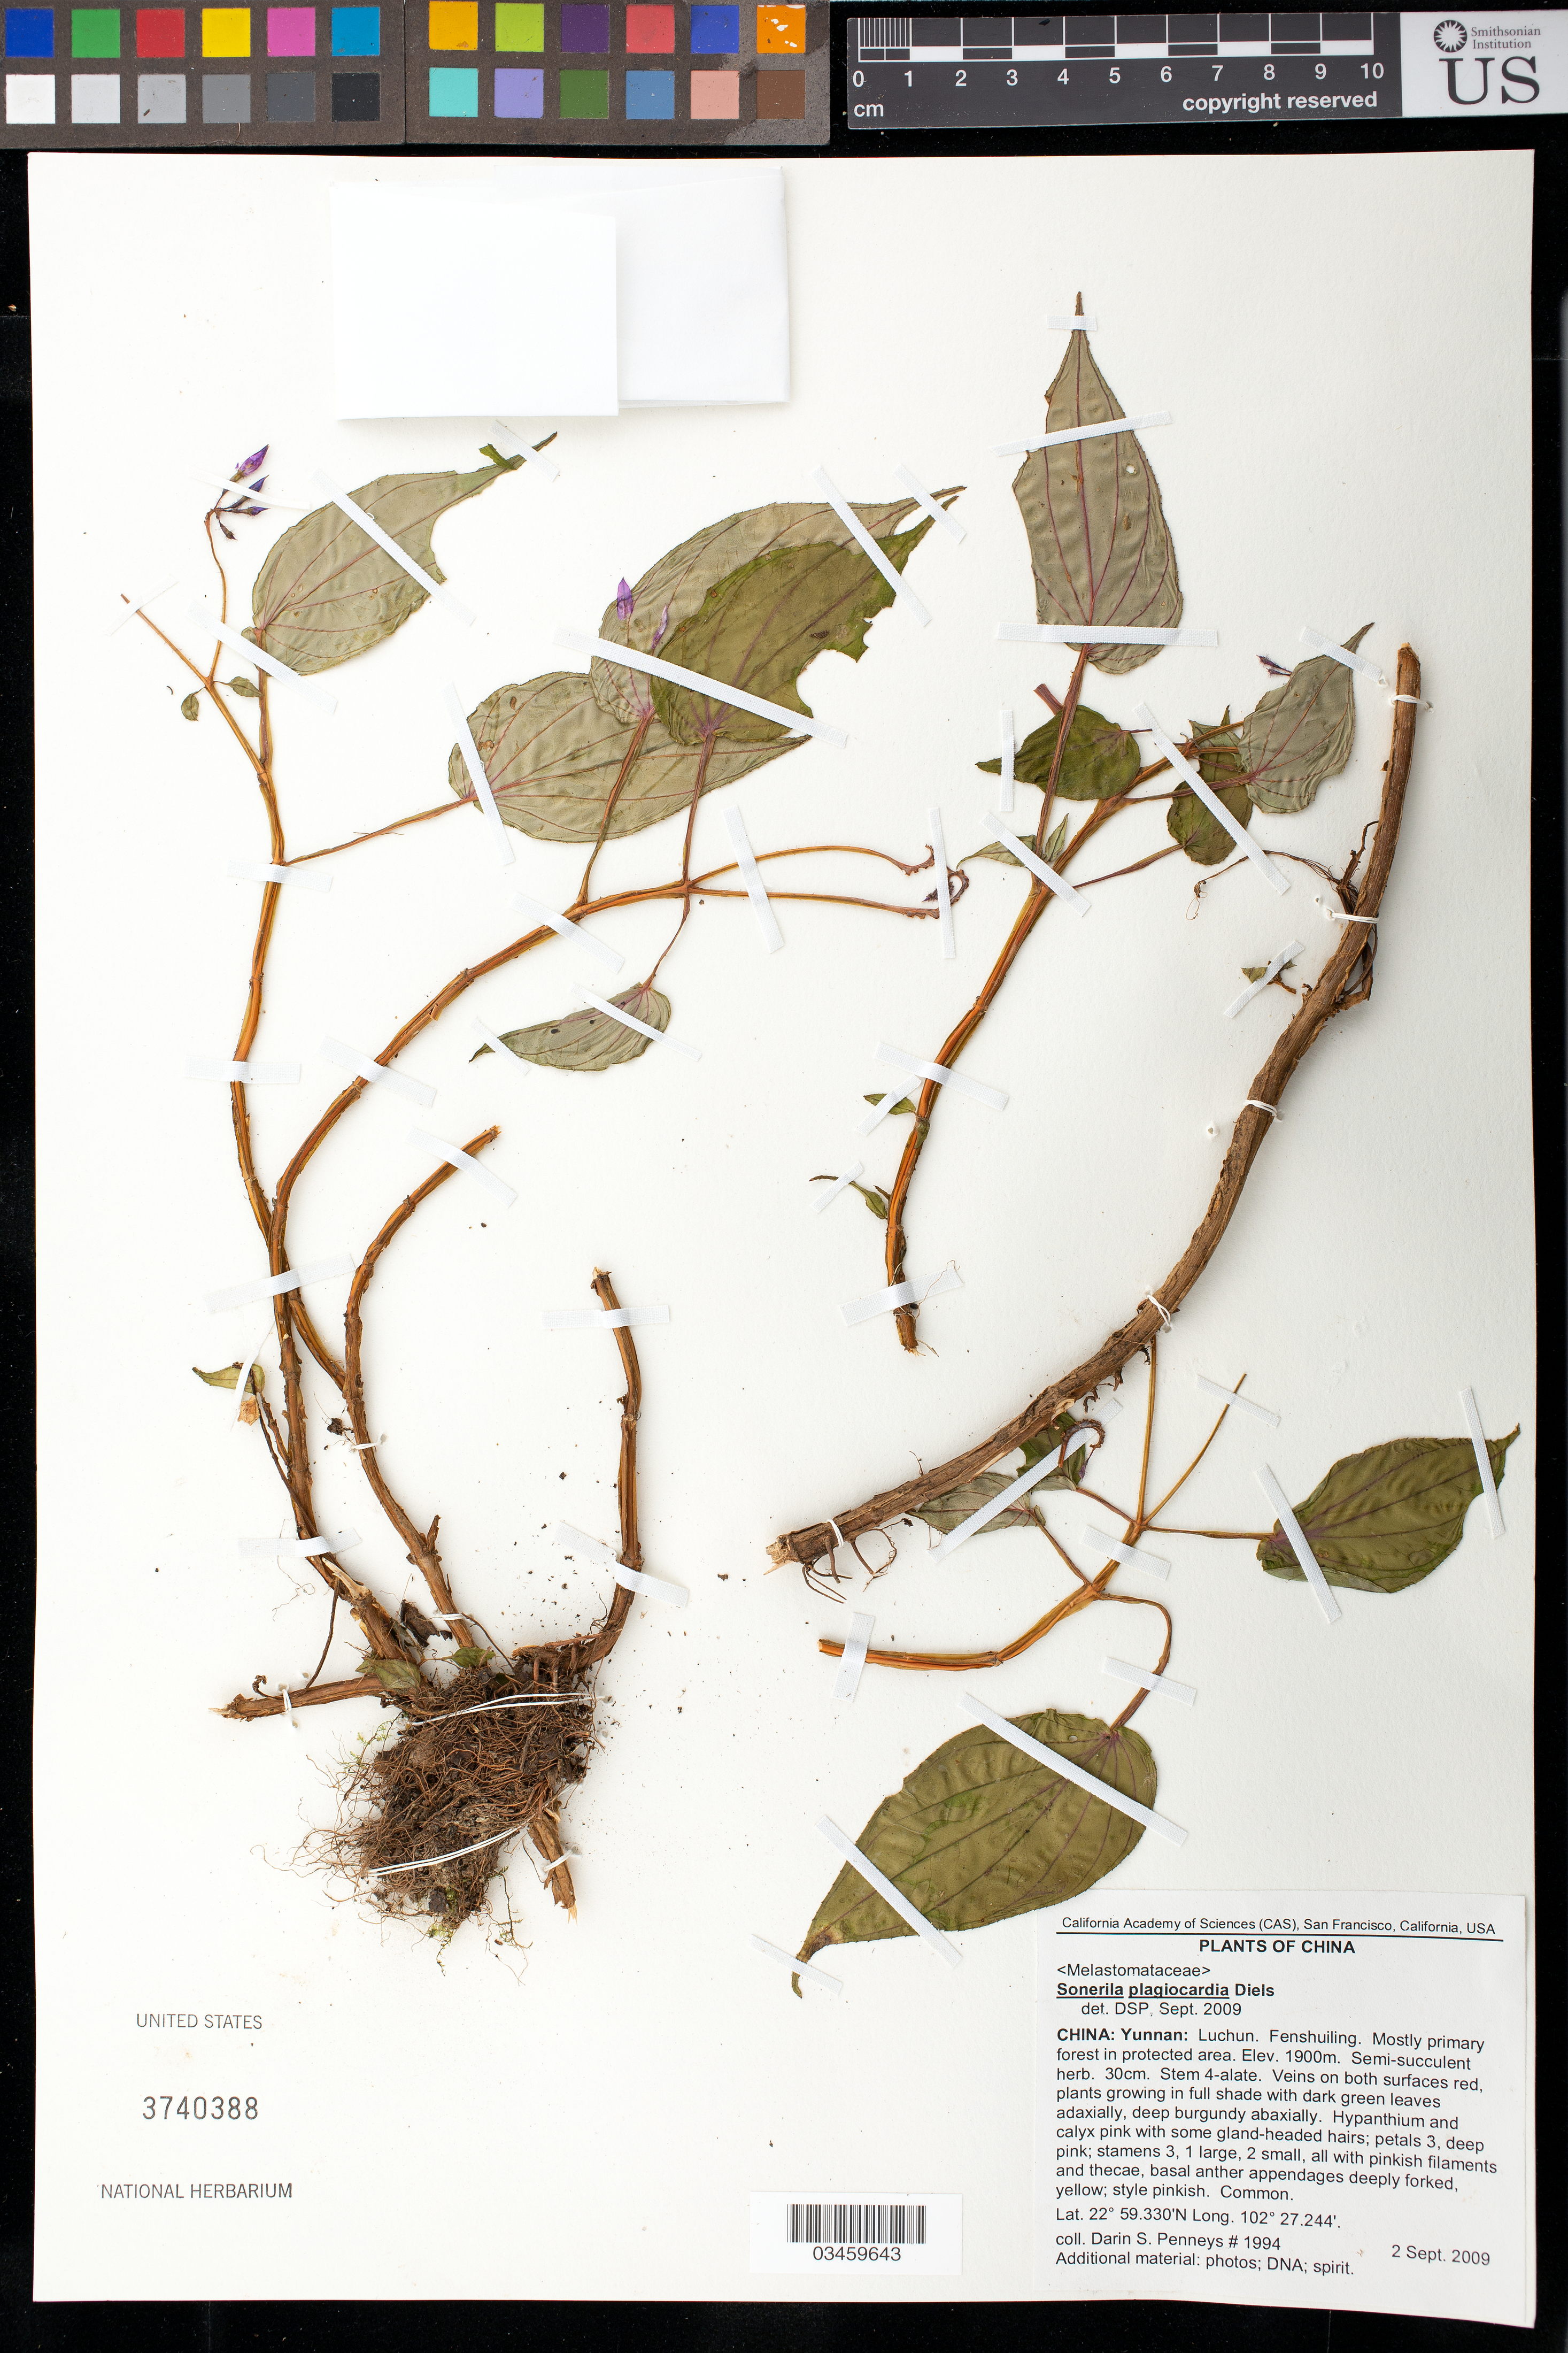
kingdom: Plantae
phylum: Tracheophyta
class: Magnoliopsida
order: Myrtales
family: Melastomataceae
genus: Sonerila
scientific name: Sonerila plagiocardia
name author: Diels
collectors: D. S. Penneys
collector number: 1994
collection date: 2009-09-02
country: China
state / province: Yunnan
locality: Luchun. Fenshuiling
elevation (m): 1900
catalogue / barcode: US 3740388